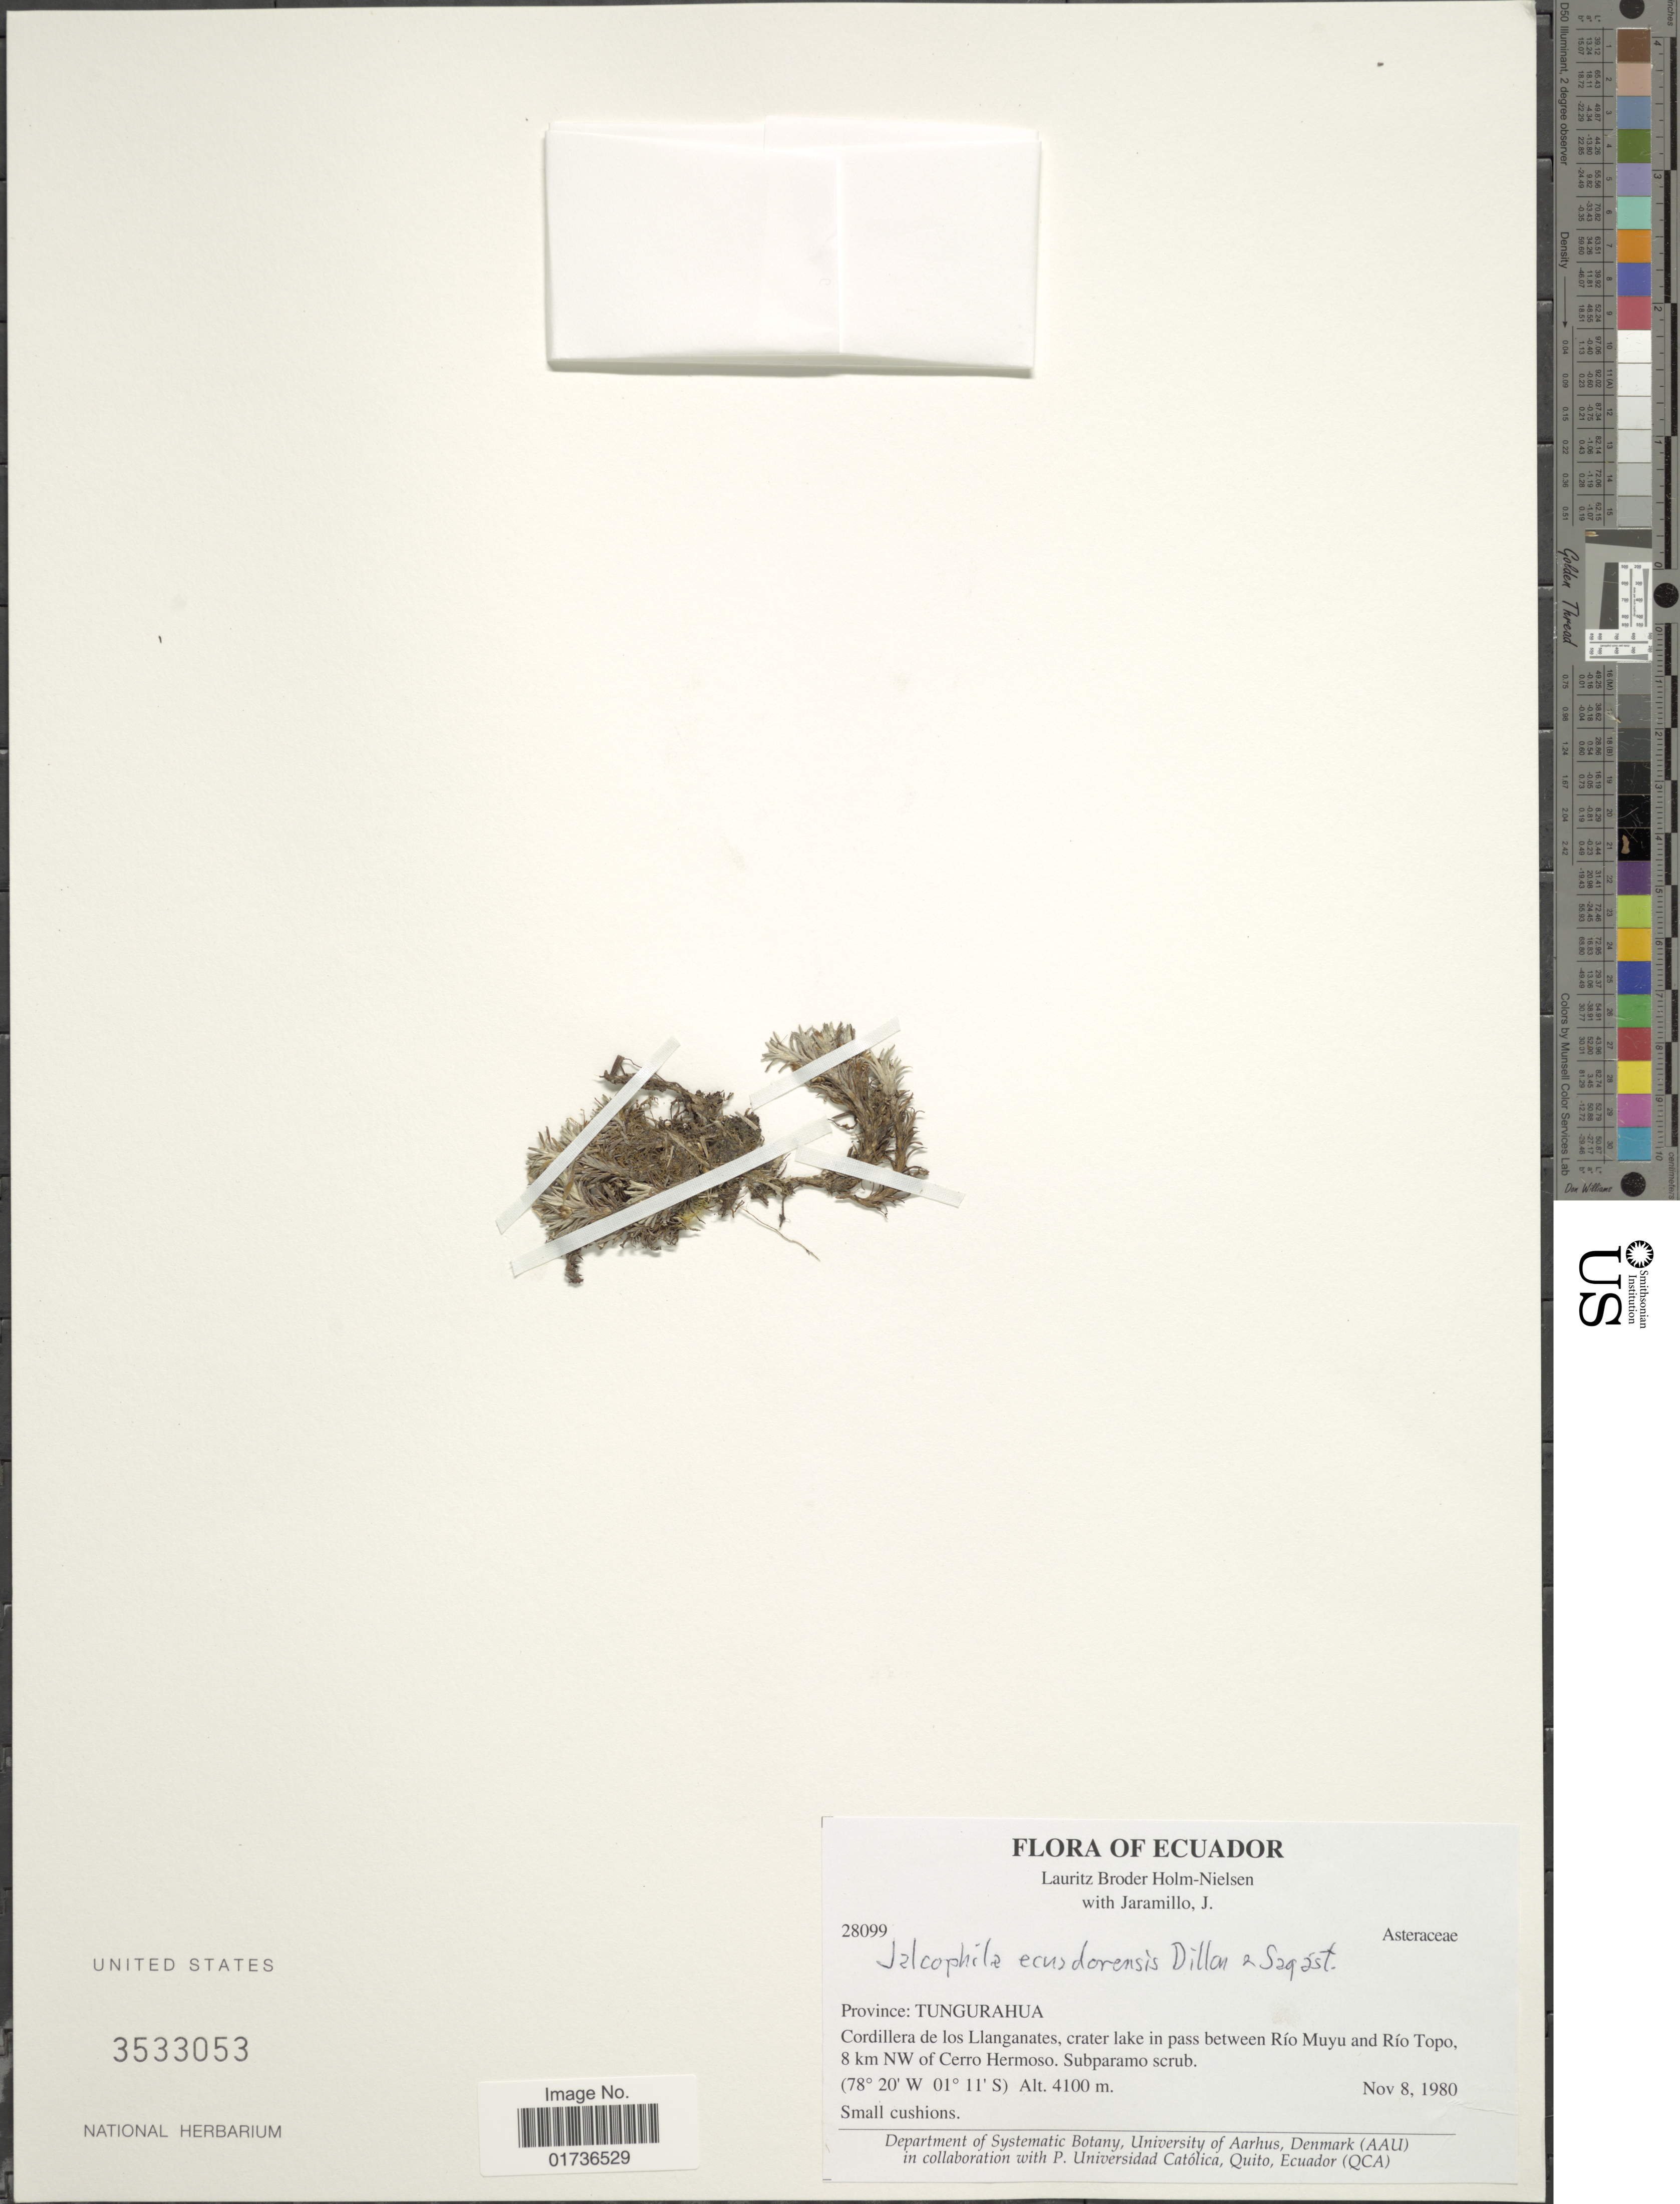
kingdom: Plantae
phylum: Tracheophyta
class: Magnoliopsida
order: Asterales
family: Asteraceae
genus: Jalcophila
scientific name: Jalcophila ecuadoriensis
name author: M.O. Dillon & Sagást.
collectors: L. B. Holm-Nielsen & J. Jaramillo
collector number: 28099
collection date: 1980-11-08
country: Ecuador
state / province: Tungurahua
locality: Cordillera de los LLanganates, crater lake in pass between Río Muyu and Río Topo, 8 km NW of Cerro Hermoso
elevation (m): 4100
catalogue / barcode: US 3533053